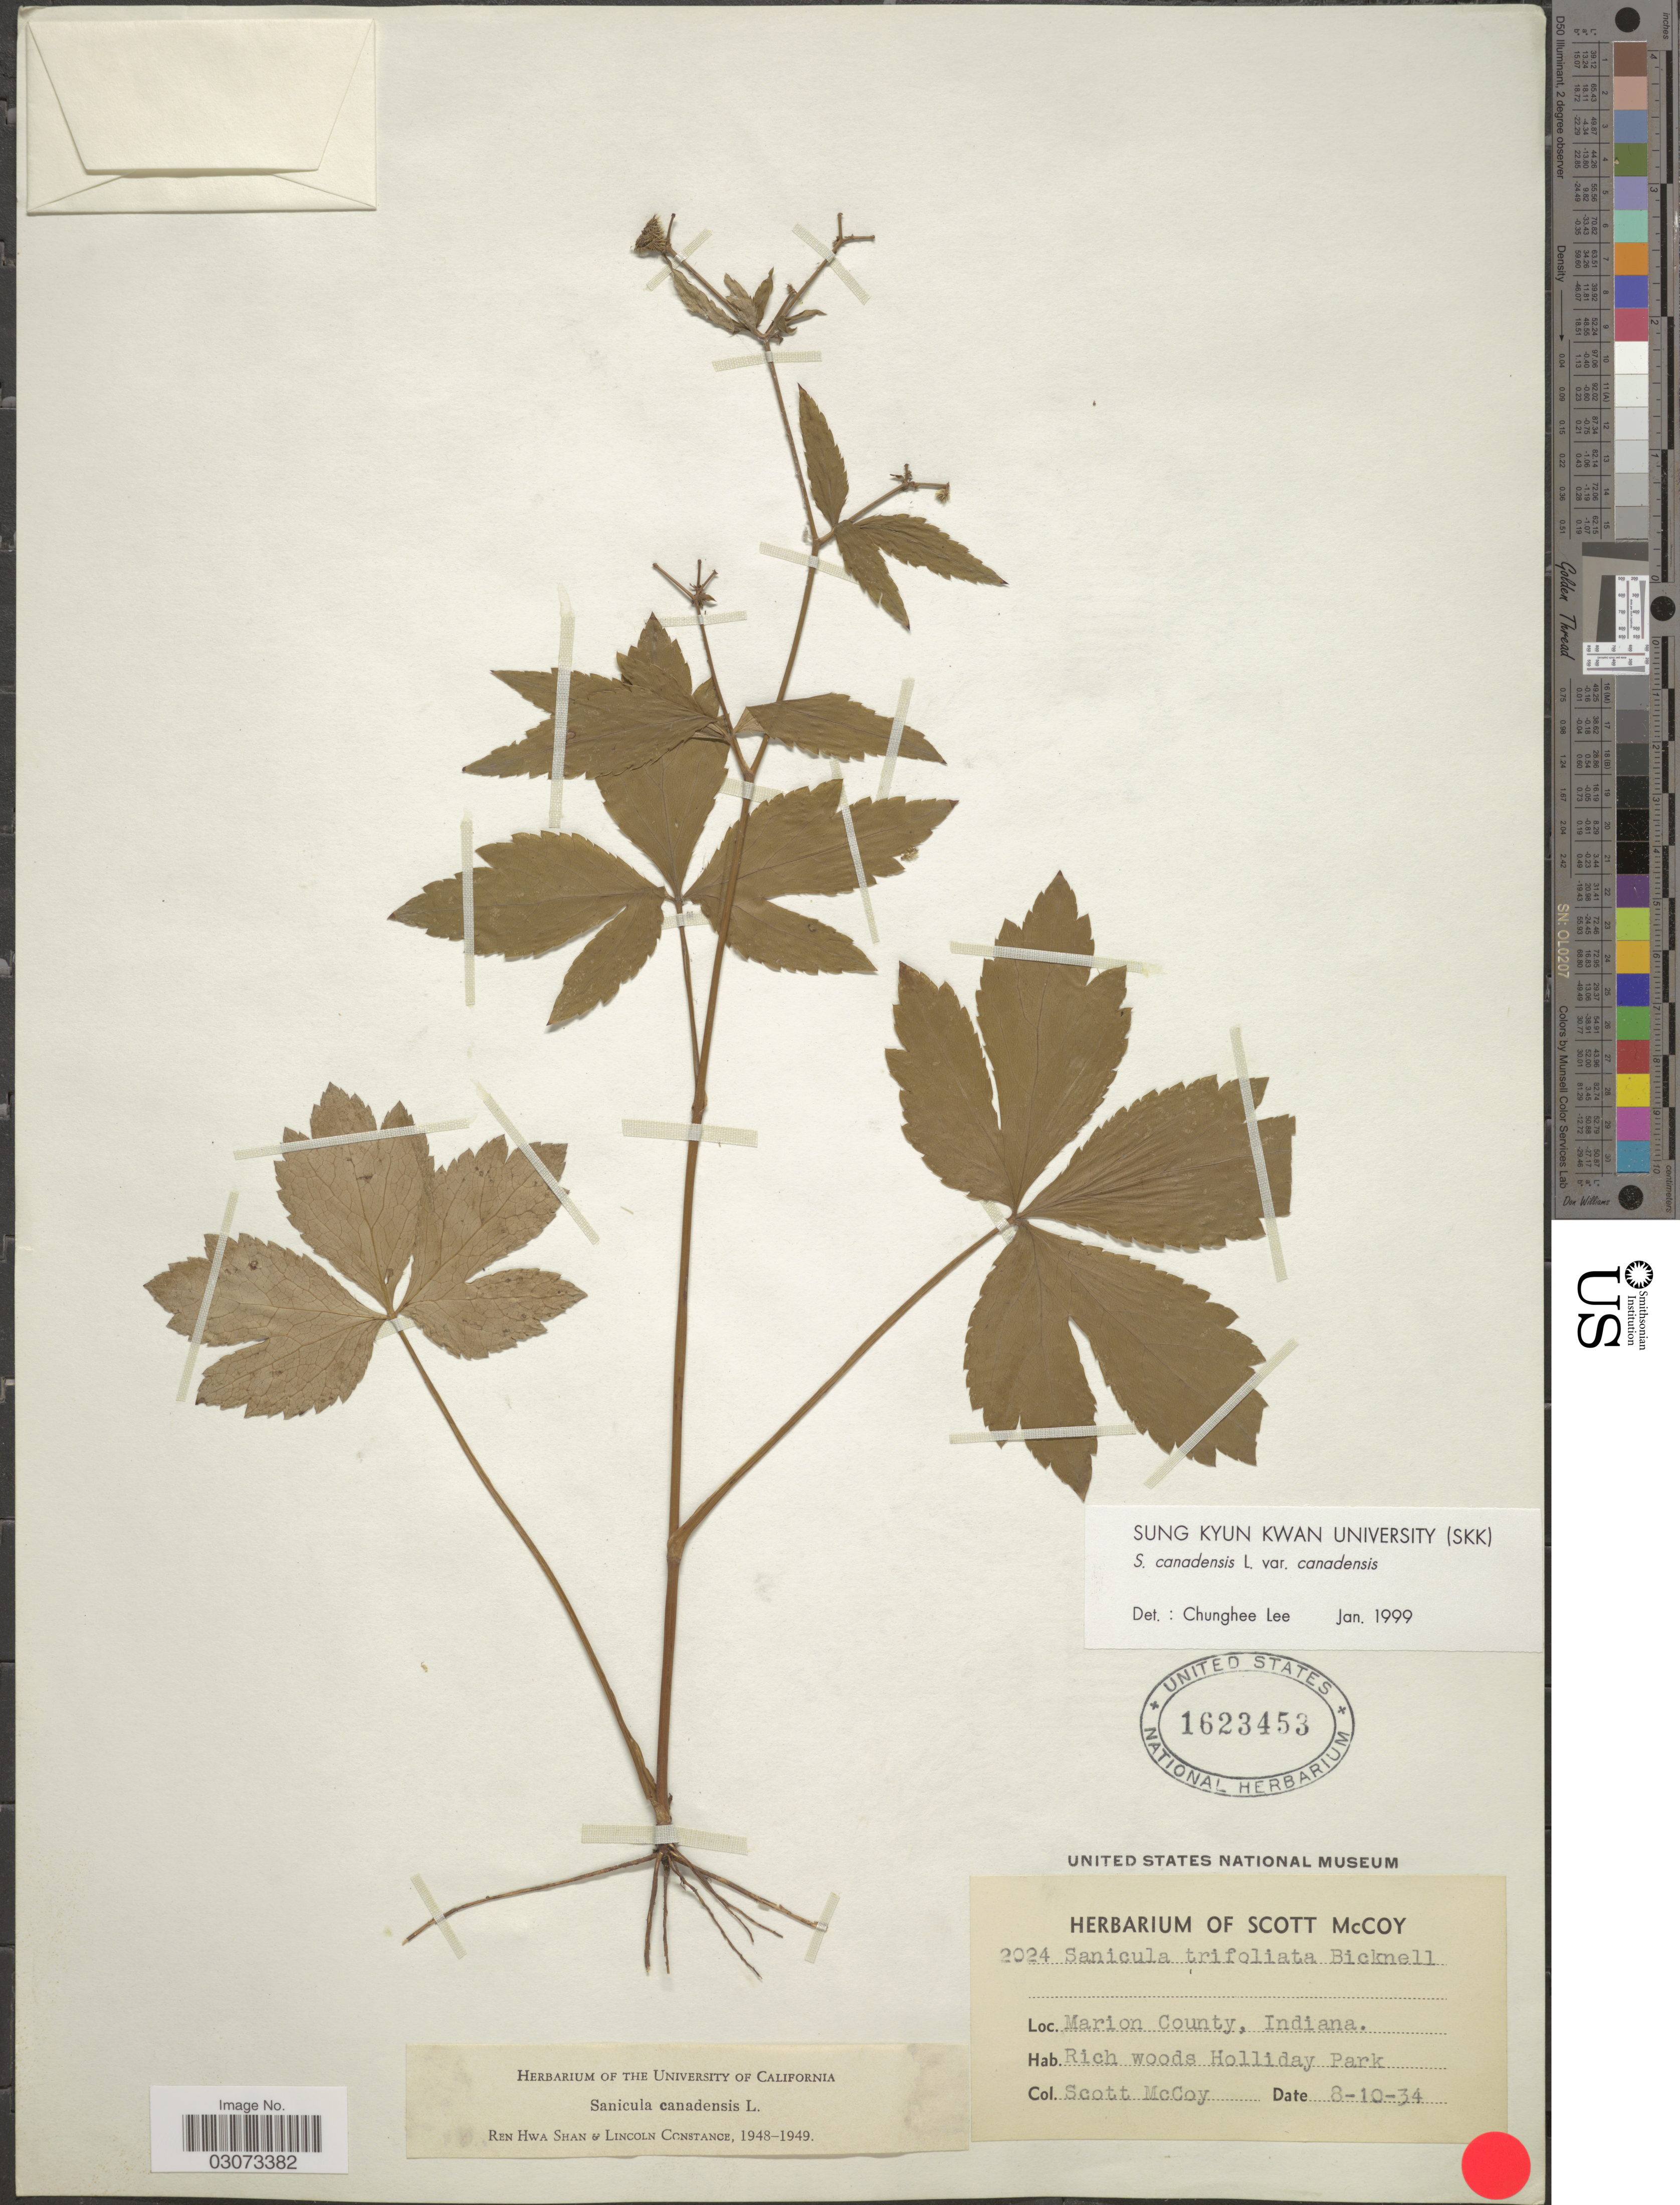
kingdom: Plantae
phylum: Tracheophyta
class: Magnoliopsida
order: Apiales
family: Apiaceae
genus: Sanicula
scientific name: Sanicula canadensis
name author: L.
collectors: S. McCoy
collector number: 2024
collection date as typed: Transcribed d/m/y: 10/8/34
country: United States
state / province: Indiana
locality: Marion County. Holliday Park.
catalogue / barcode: US 1623453